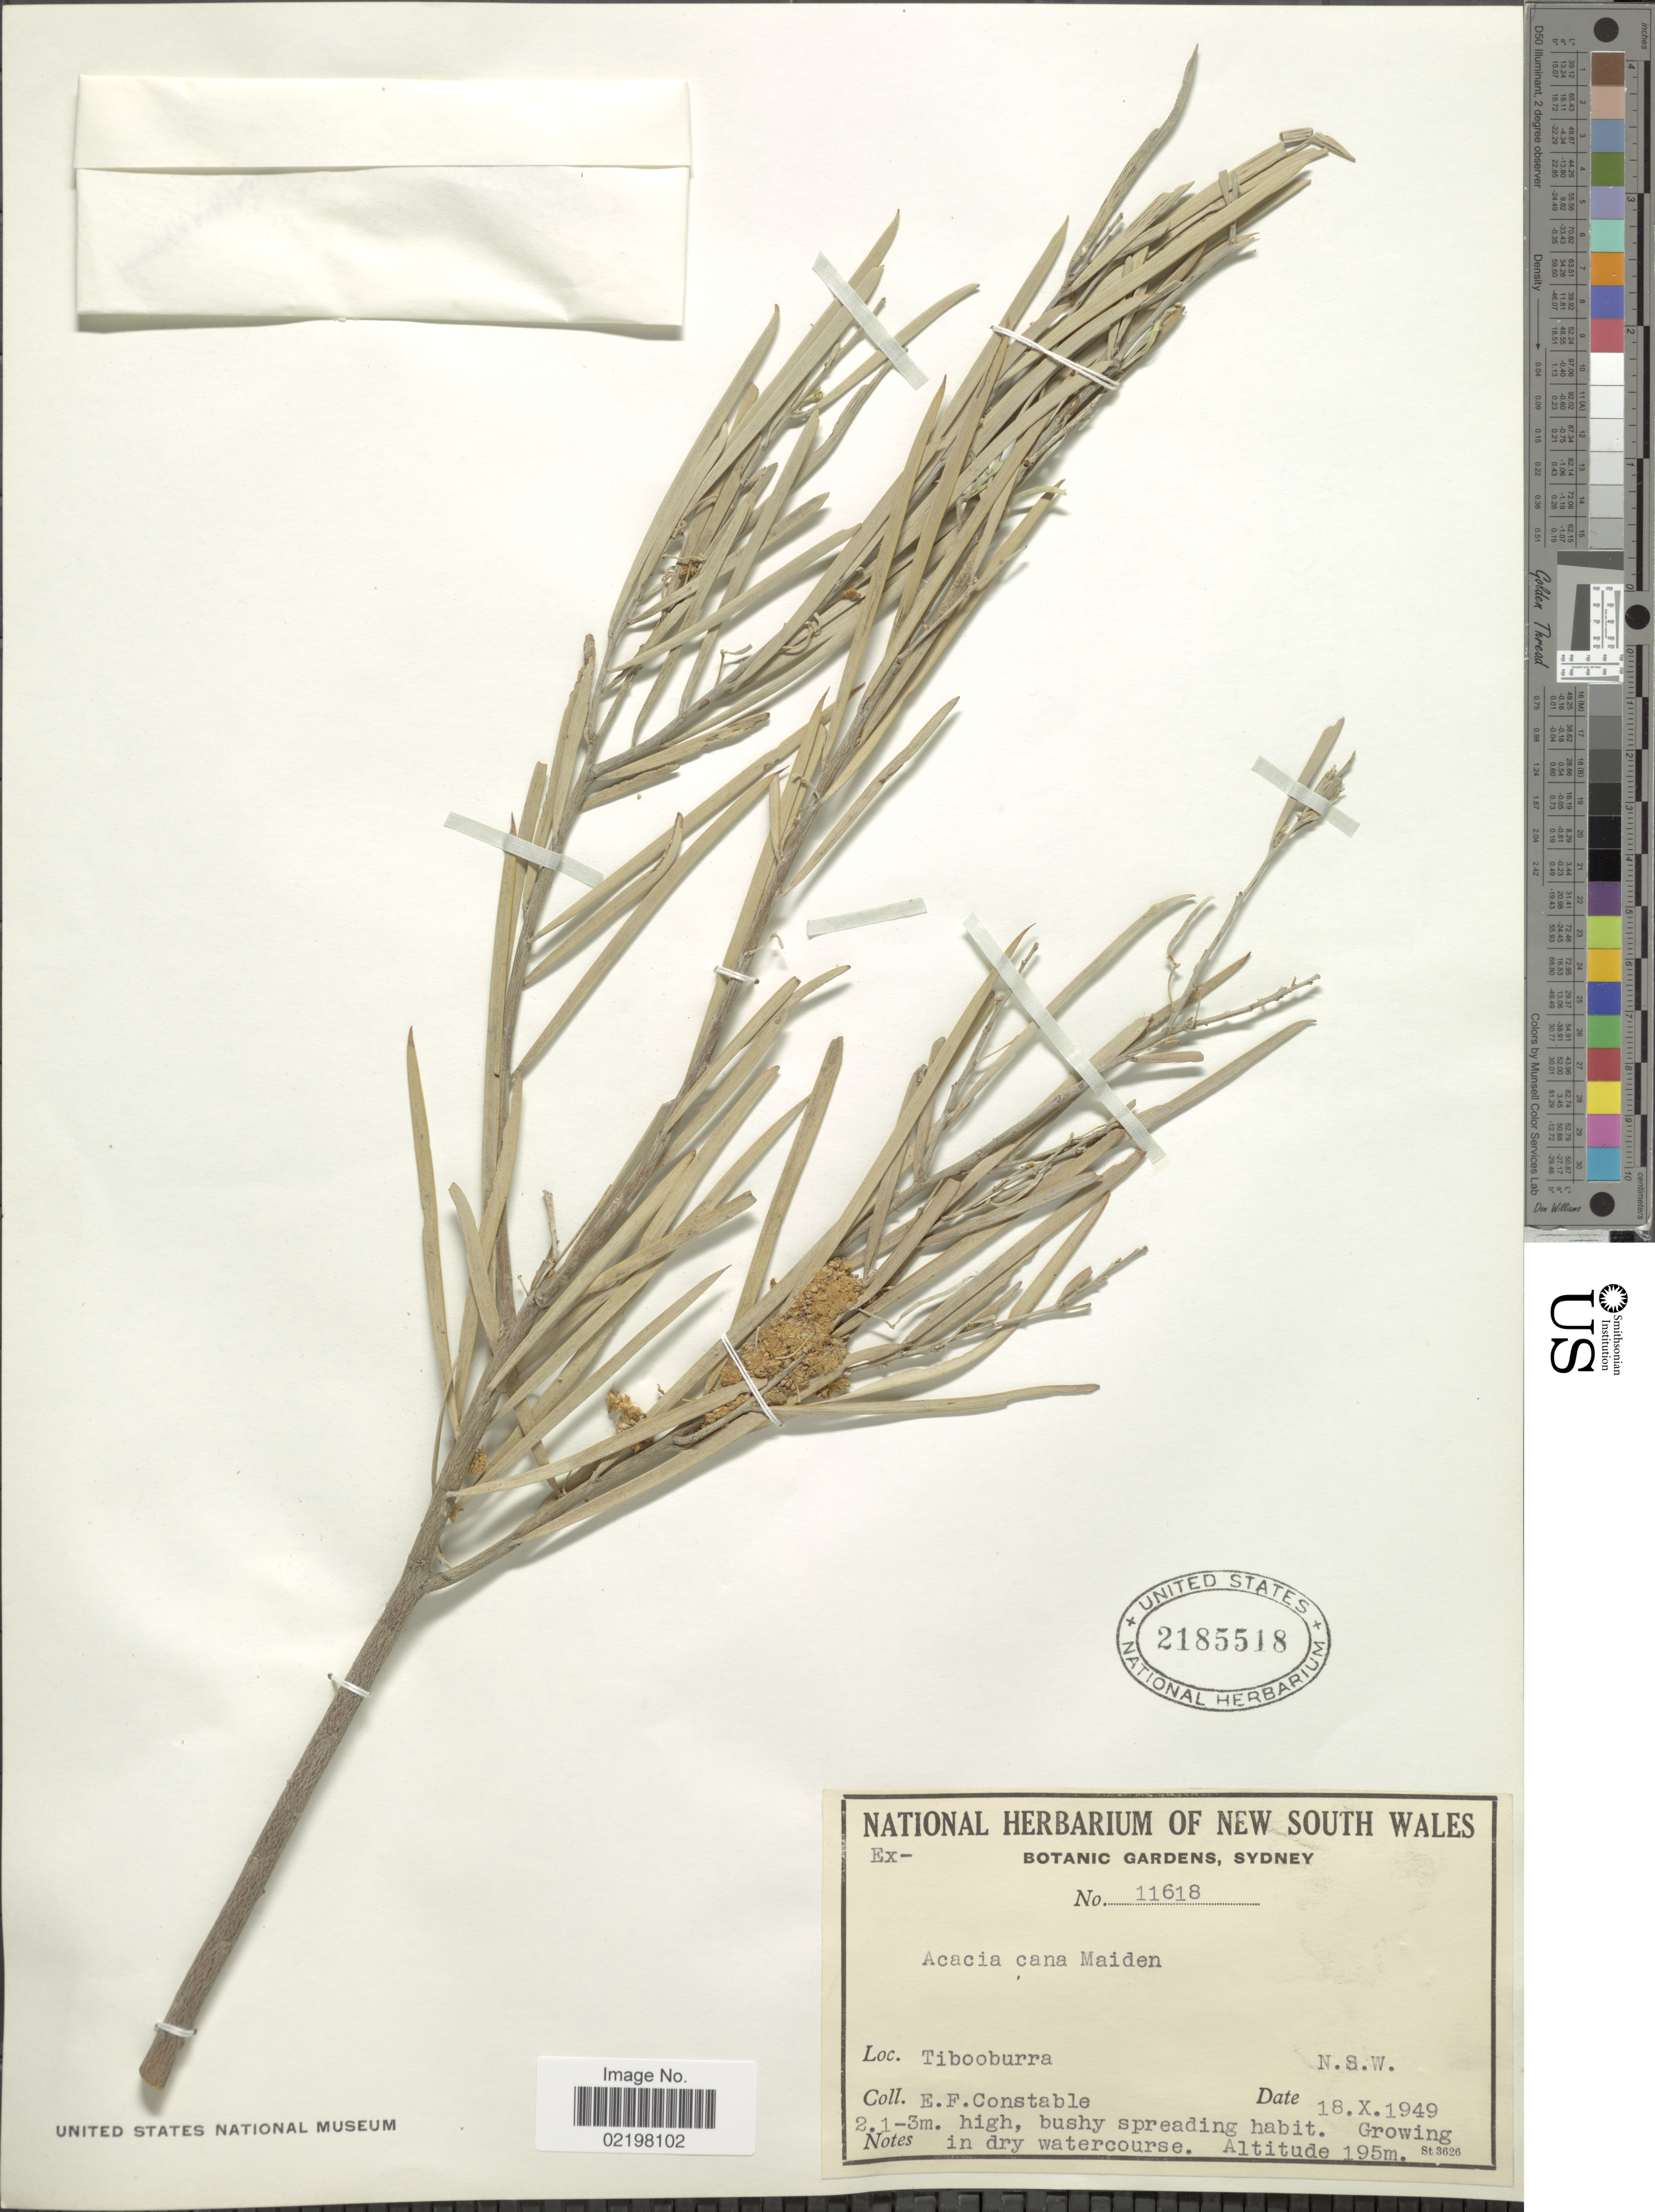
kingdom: Plantae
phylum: Tracheophyta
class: Magnoliopsida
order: Fabales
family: Fabaceae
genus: Acacia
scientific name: Acacia cana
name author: Maiden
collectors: E. F. Constable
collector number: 11618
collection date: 1949-10-18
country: Australia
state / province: New South Wales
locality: Tibooburra, N.S.W.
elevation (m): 195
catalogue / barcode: US 2185518